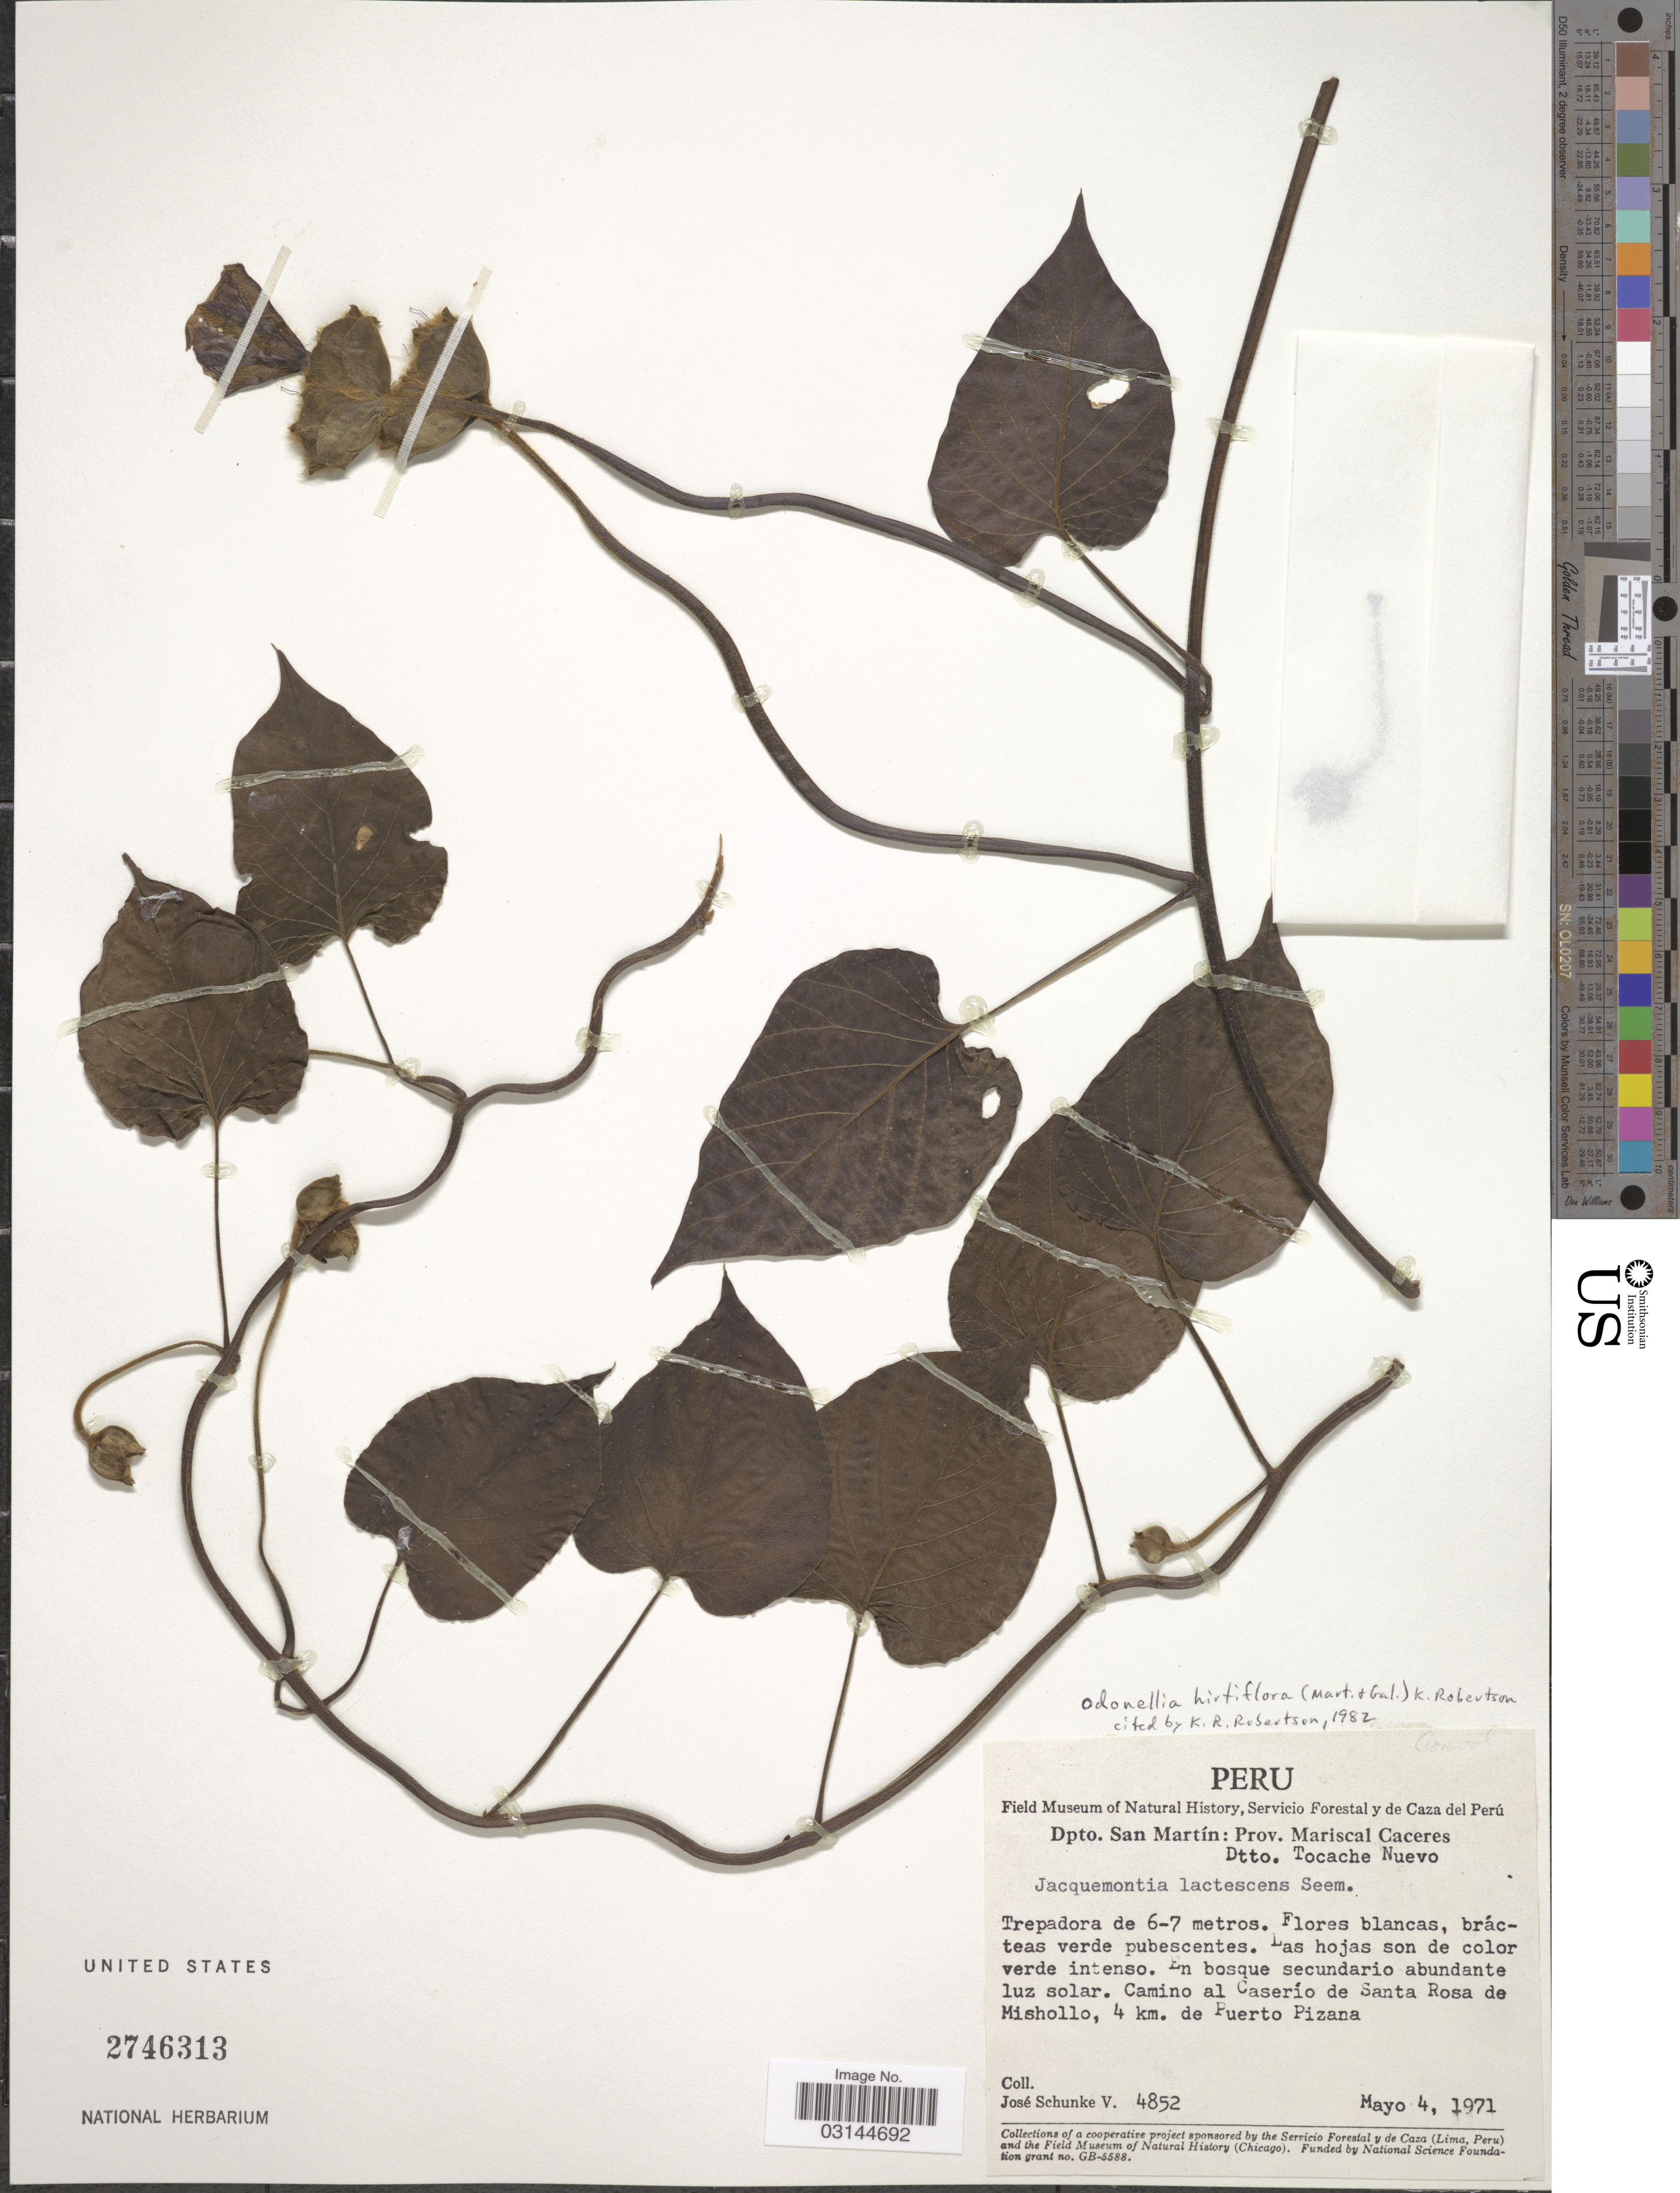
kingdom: Plantae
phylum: Tracheophyta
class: Magnoliopsida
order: Solanales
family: Convolvulaceae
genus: Odonellia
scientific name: Odonellia hirtiflora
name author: (M. Martens & Galeotti) K.R. Robertson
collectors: J. Schunke Vigo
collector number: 4852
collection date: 1971-05-04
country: Peru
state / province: San Martín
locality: Dpto. San Martín: Prov. Mariscal Caceres. Dtto. Tocache Nuevo. Camino al Caserío de Santa Rosa de Mishollo, 4 km. de Puerto Pizana.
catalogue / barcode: US 2746313